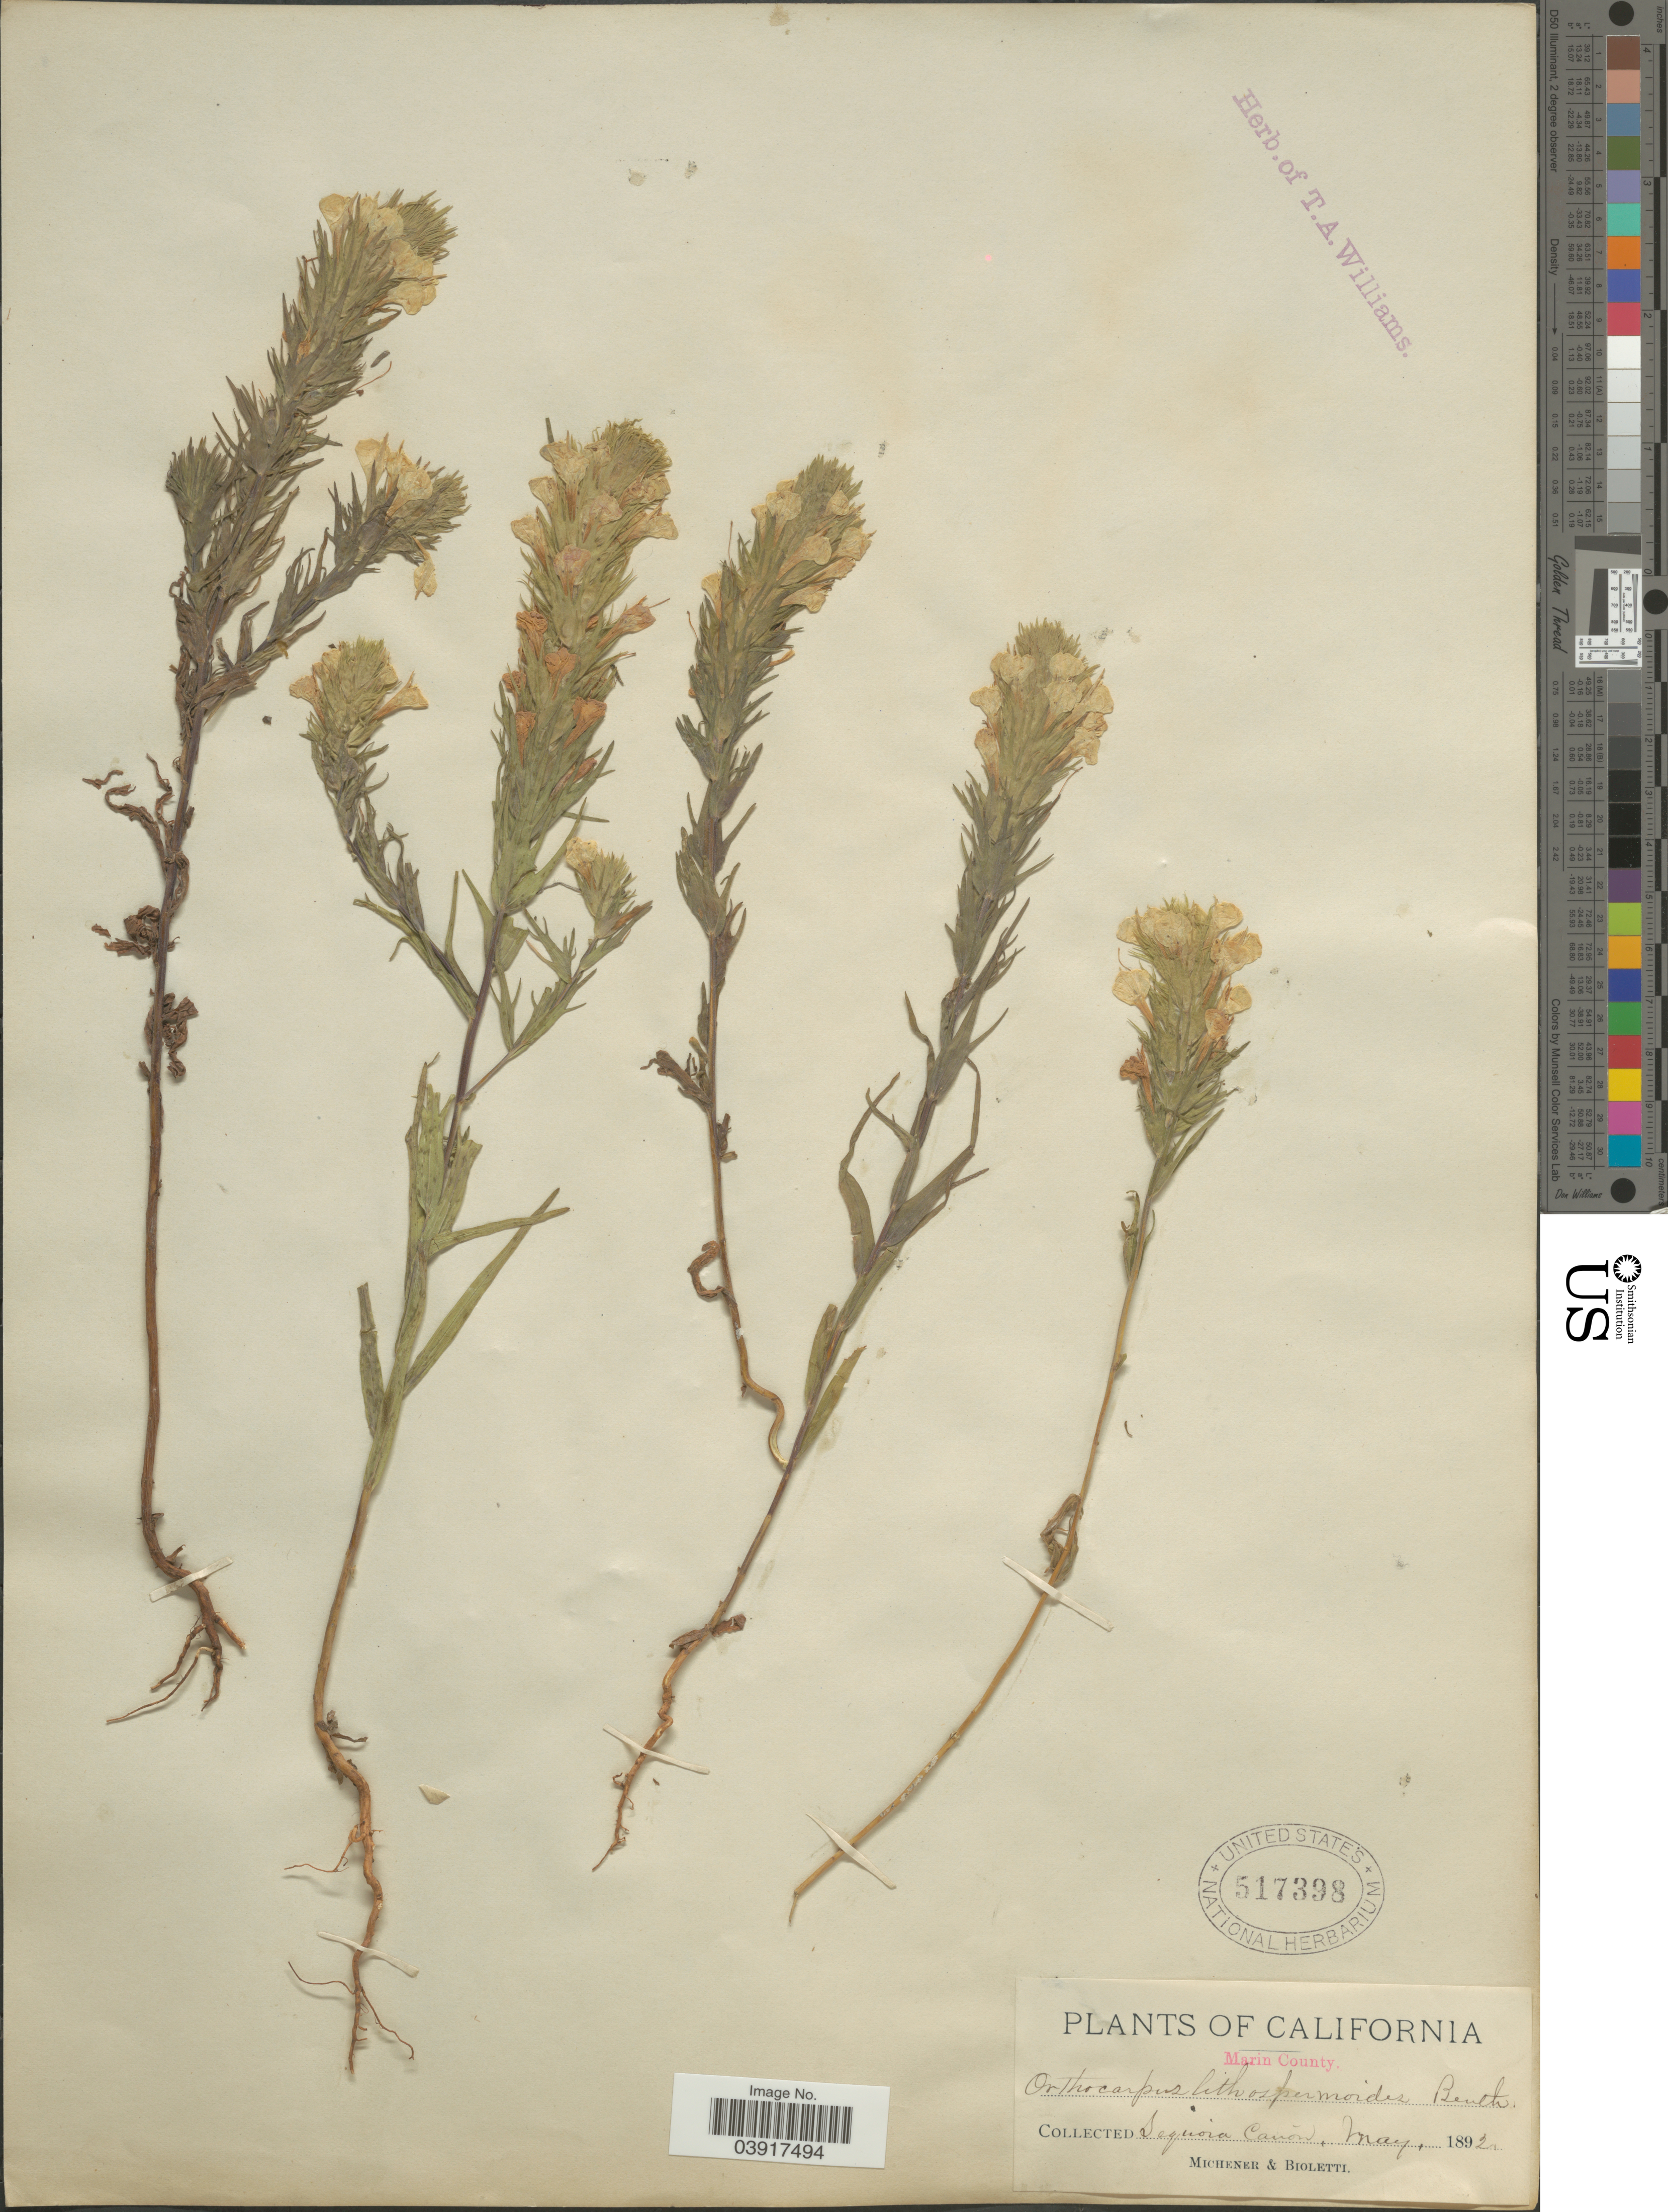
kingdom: Plantae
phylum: Tracheophyta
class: Magnoliopsida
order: Lamiales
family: Orobanchaceae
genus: Orthocarpus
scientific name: Orthocarpus lithospermoides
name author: Benth.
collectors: -. Michener & -- Bioletti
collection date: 1892-05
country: United States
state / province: California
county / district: Marin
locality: Marin County. Sequoia Cañon.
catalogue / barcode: US 517398